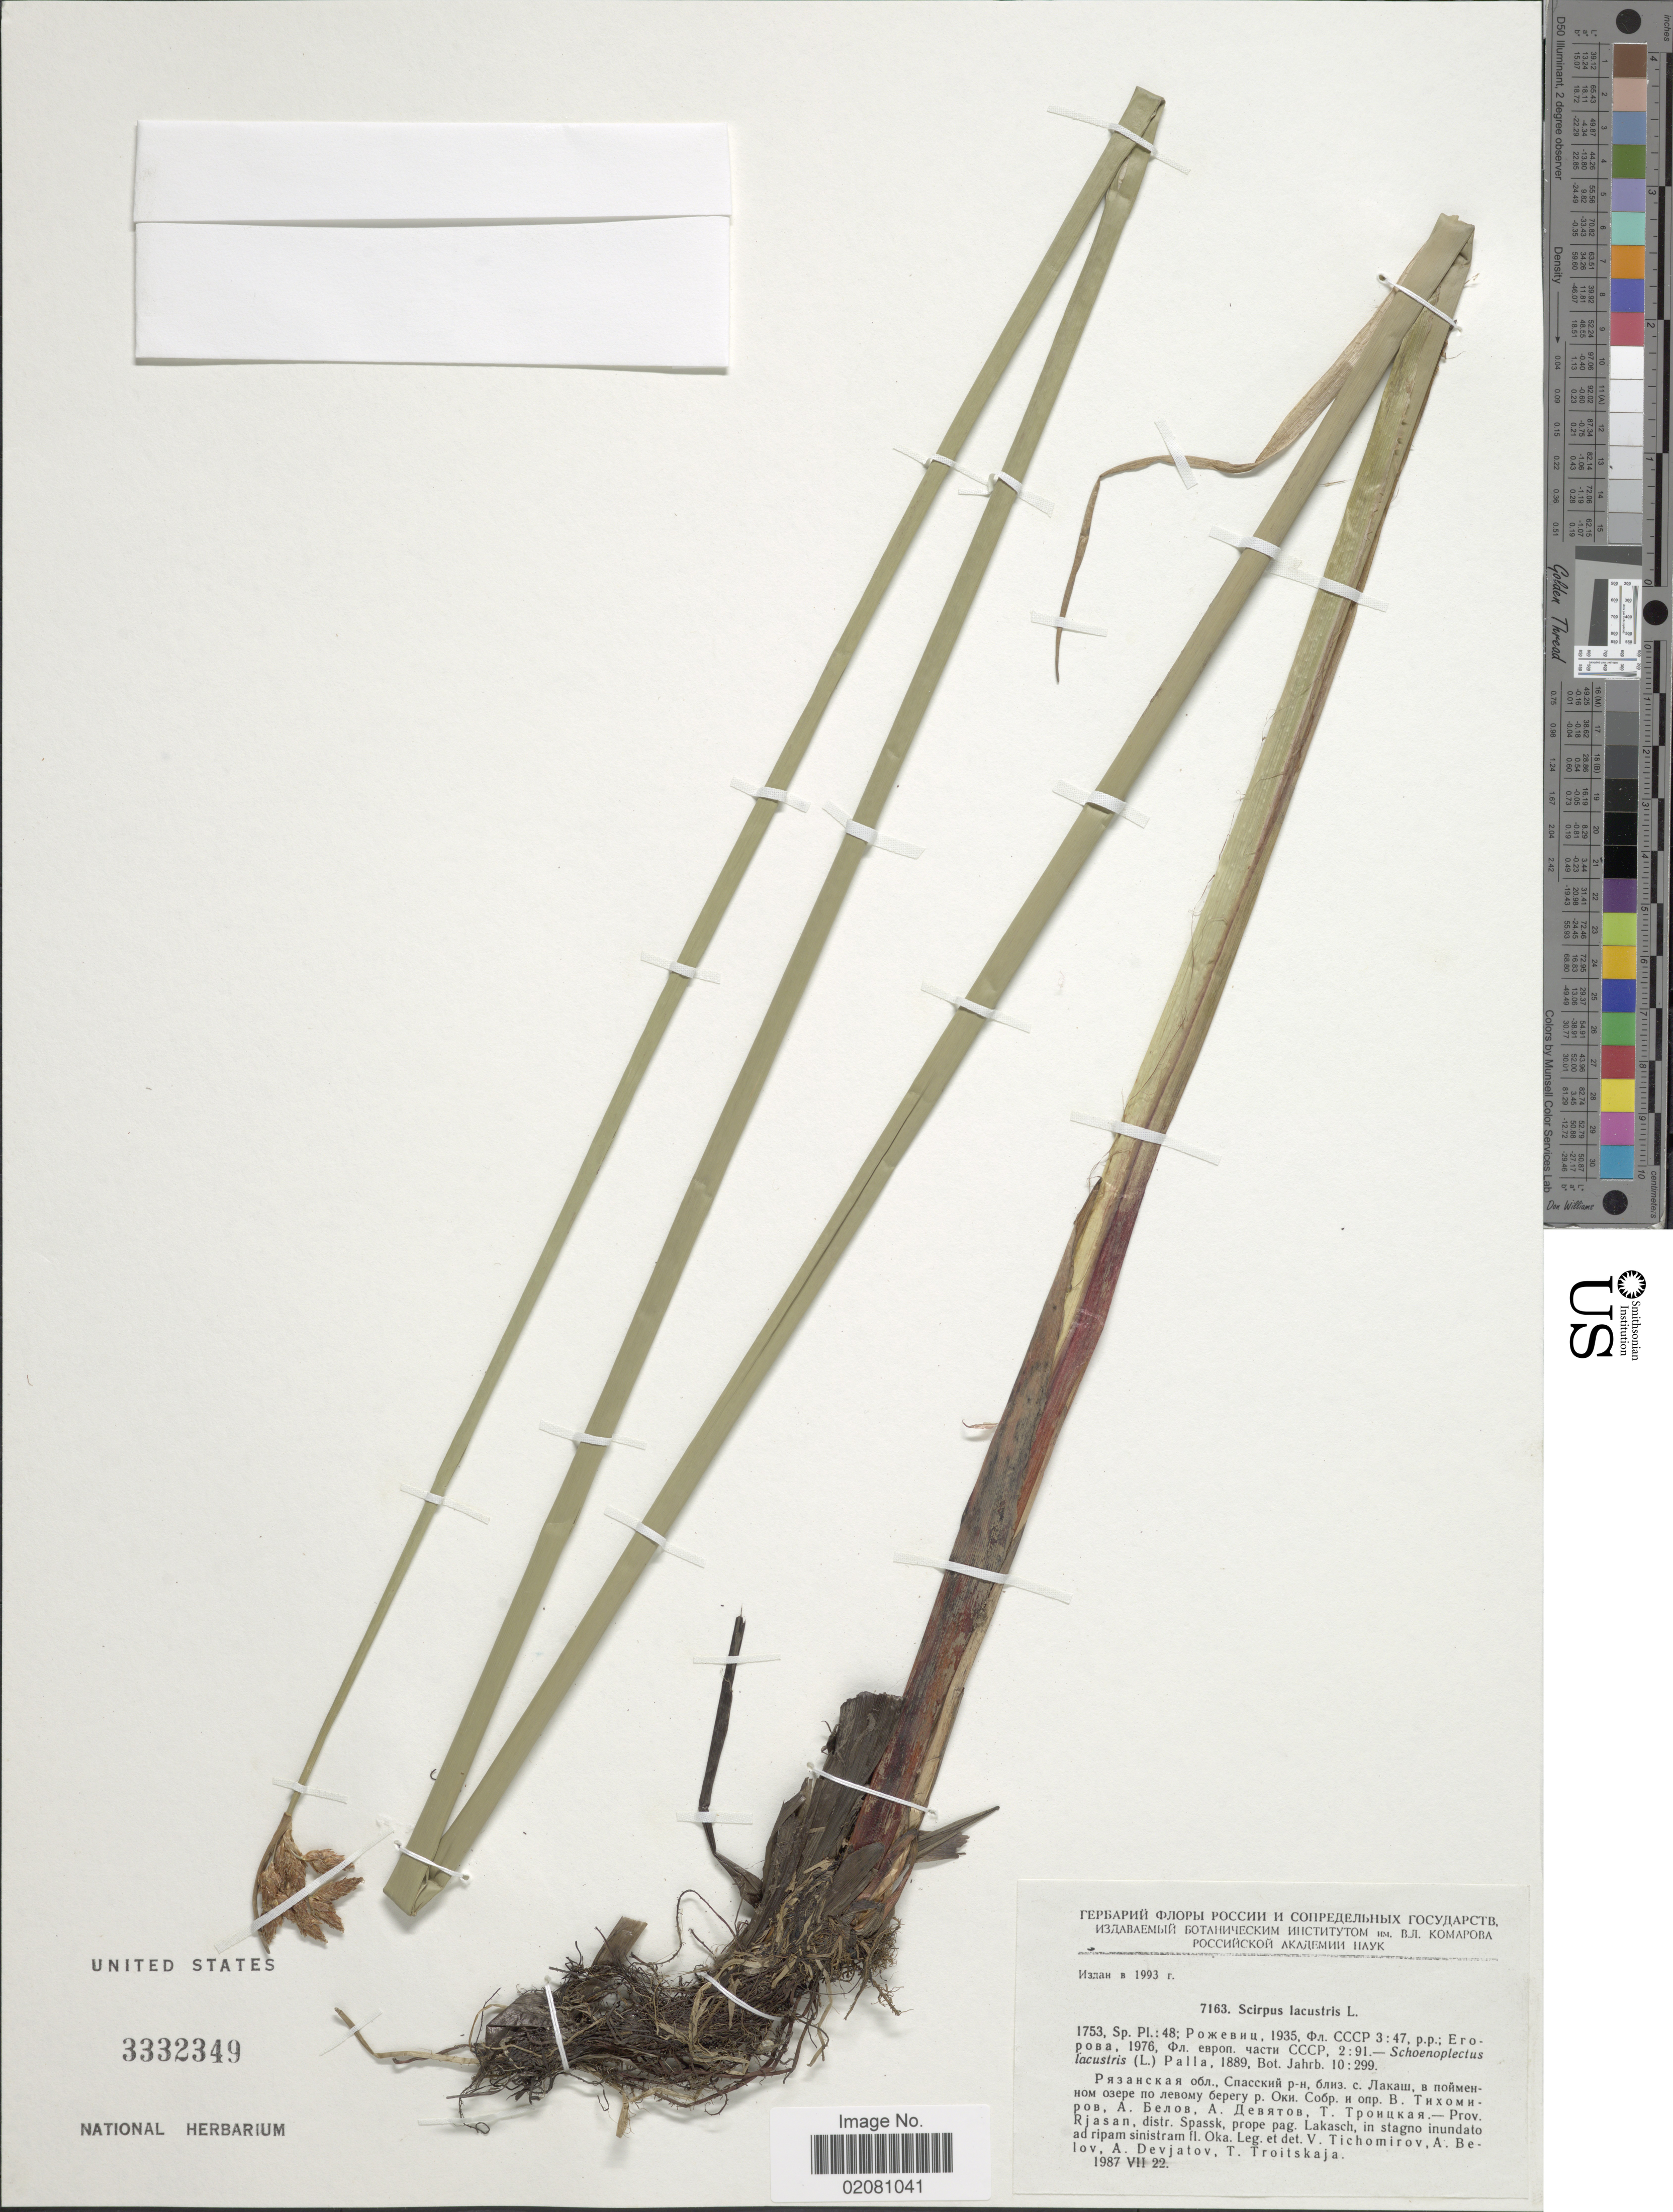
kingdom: Plantae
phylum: Tracheophyta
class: Liliopsida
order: Poales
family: Cyperaceae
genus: Schoenoplectus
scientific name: Schoenoplectus lacustris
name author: (L.) Palla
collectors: V. Tichomirov, N. Belov, A. Devjatov & T. Troitskaja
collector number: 1753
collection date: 1987-07-22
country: Russian Federation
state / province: Ryazan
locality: Prov. Rjasan, distr. Spassk, prope pag. Lakasch, in stagno Inundato ad ripam sinistram.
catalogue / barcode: US 3332349